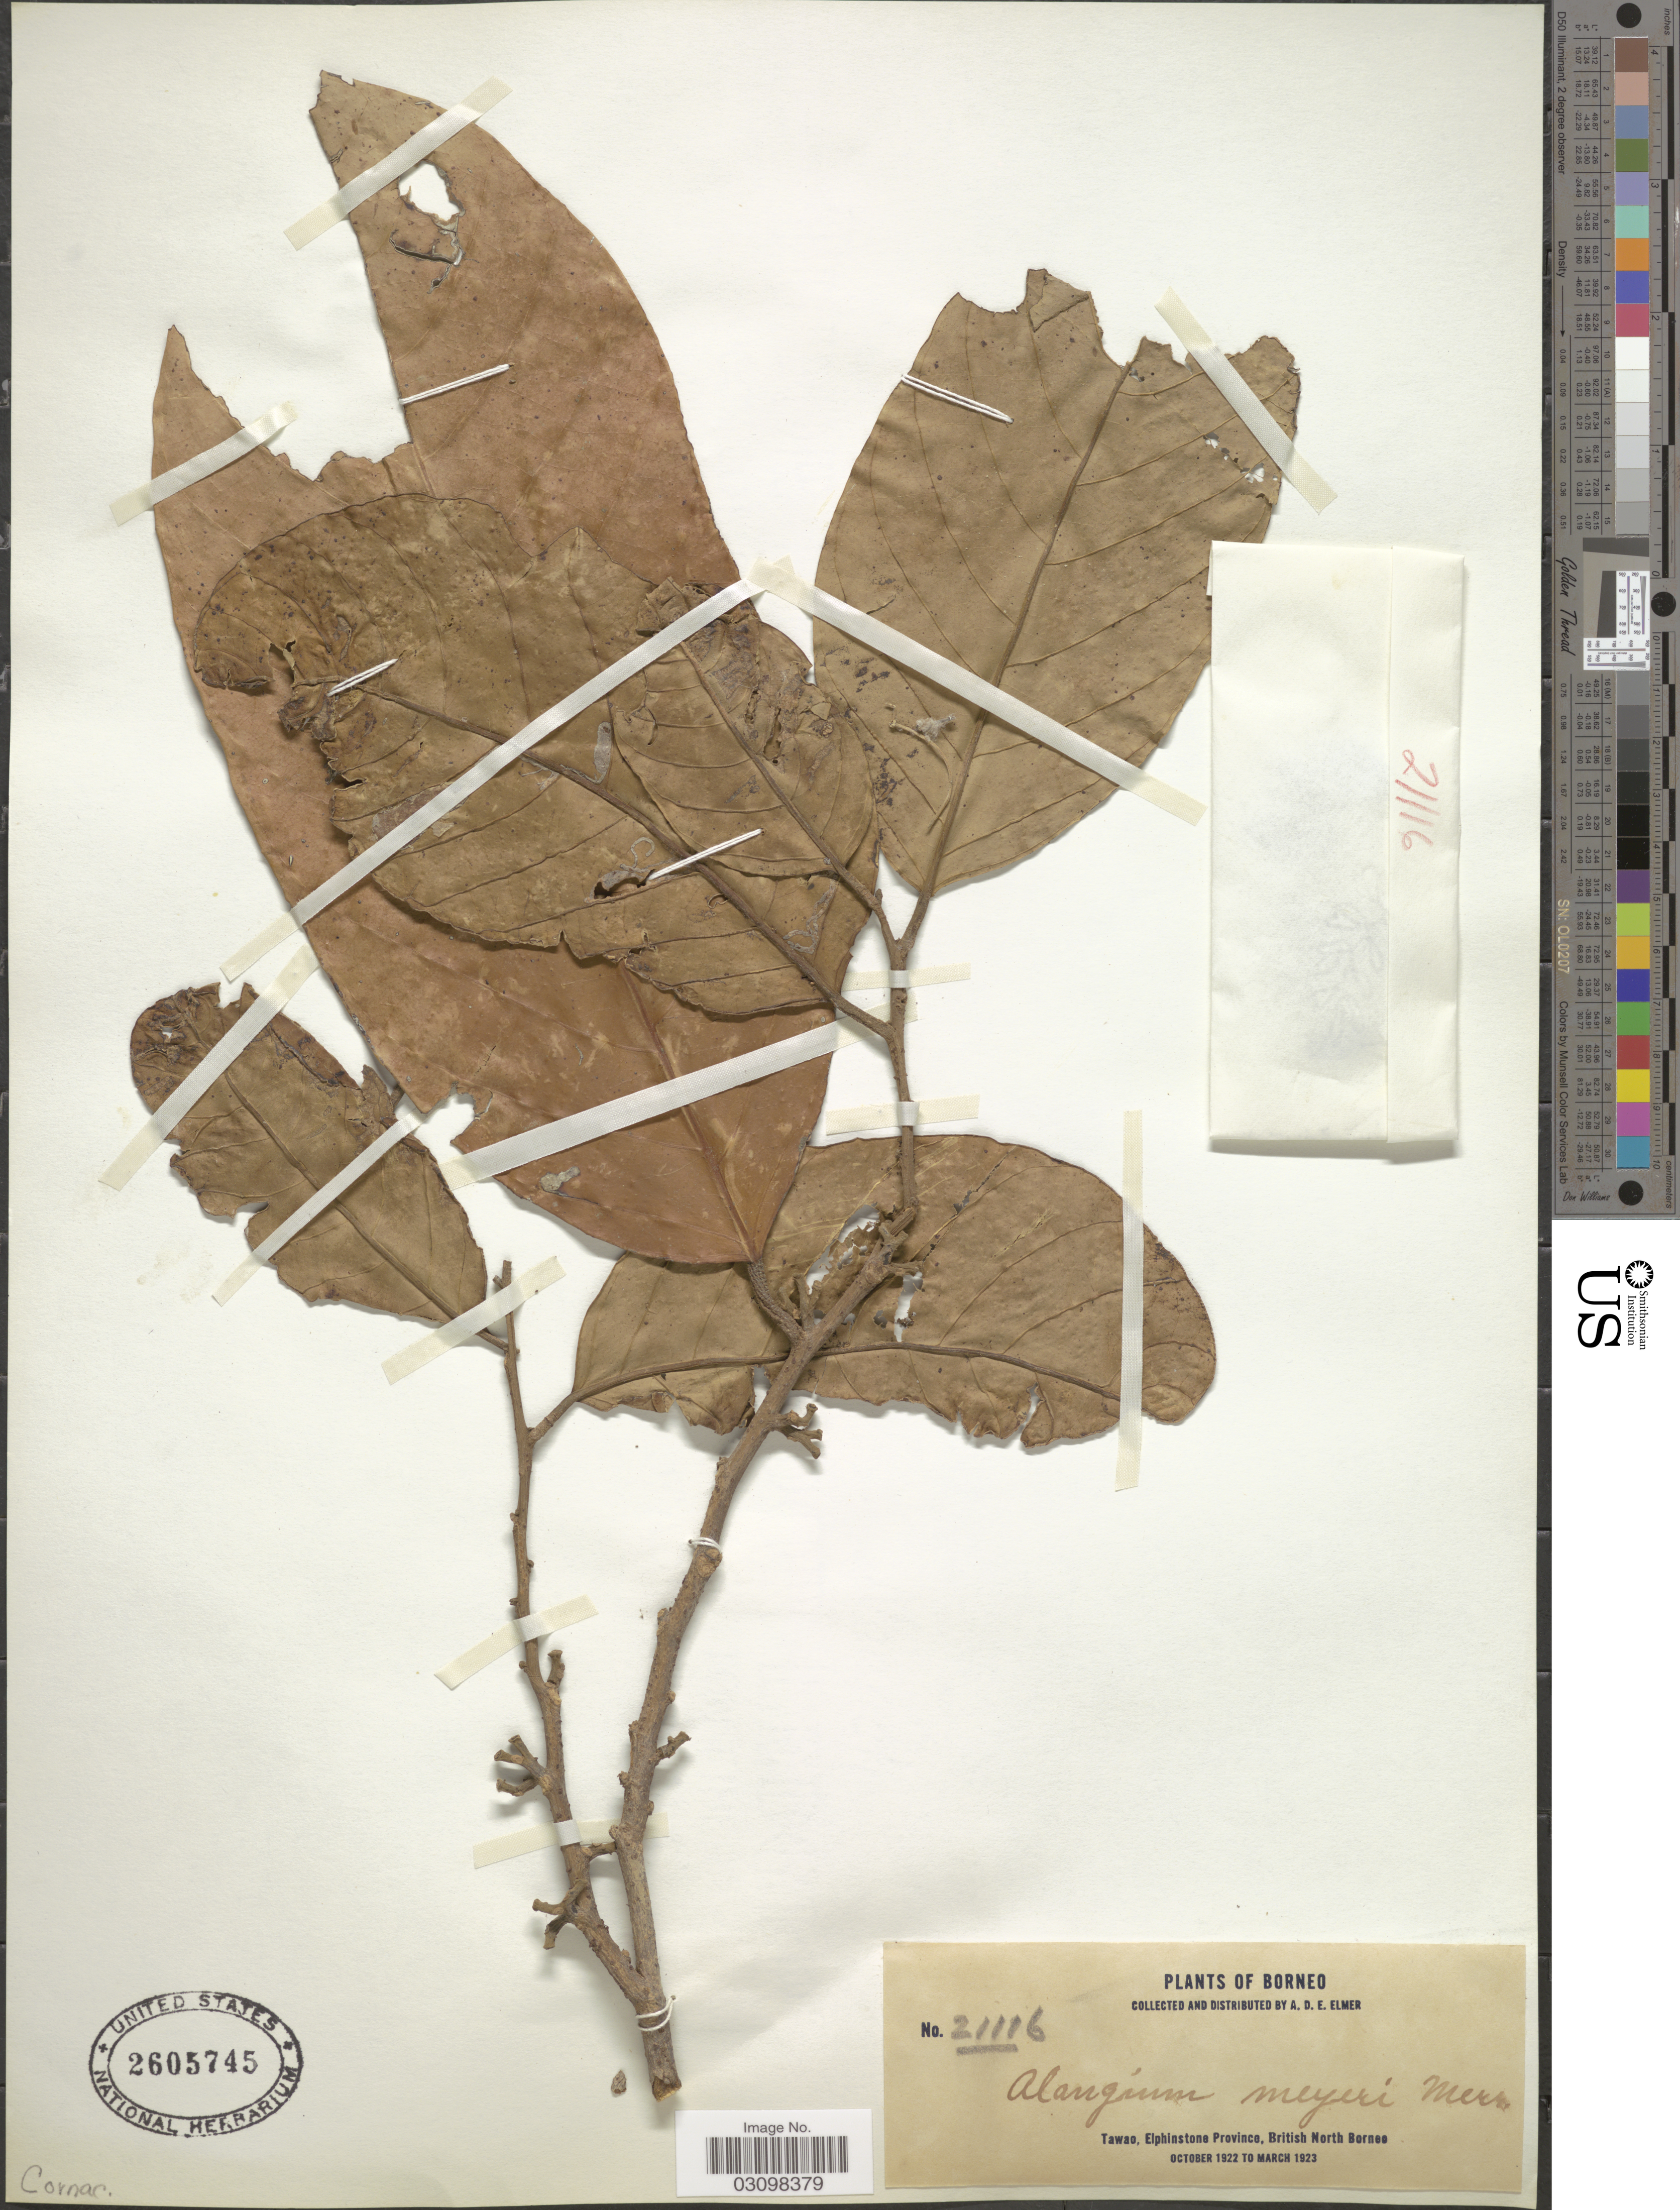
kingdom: Plantae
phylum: Tracheophyta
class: Magnoliopsida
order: Cornales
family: Cornaceae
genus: Alangium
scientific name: Alangium meyeri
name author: Merr.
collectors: A. D. E. Elmer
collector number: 21116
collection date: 1922-10/1923-03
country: Malaysia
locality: Tawao, Elphinstone Province, British North Borneo.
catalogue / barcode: US 2605745